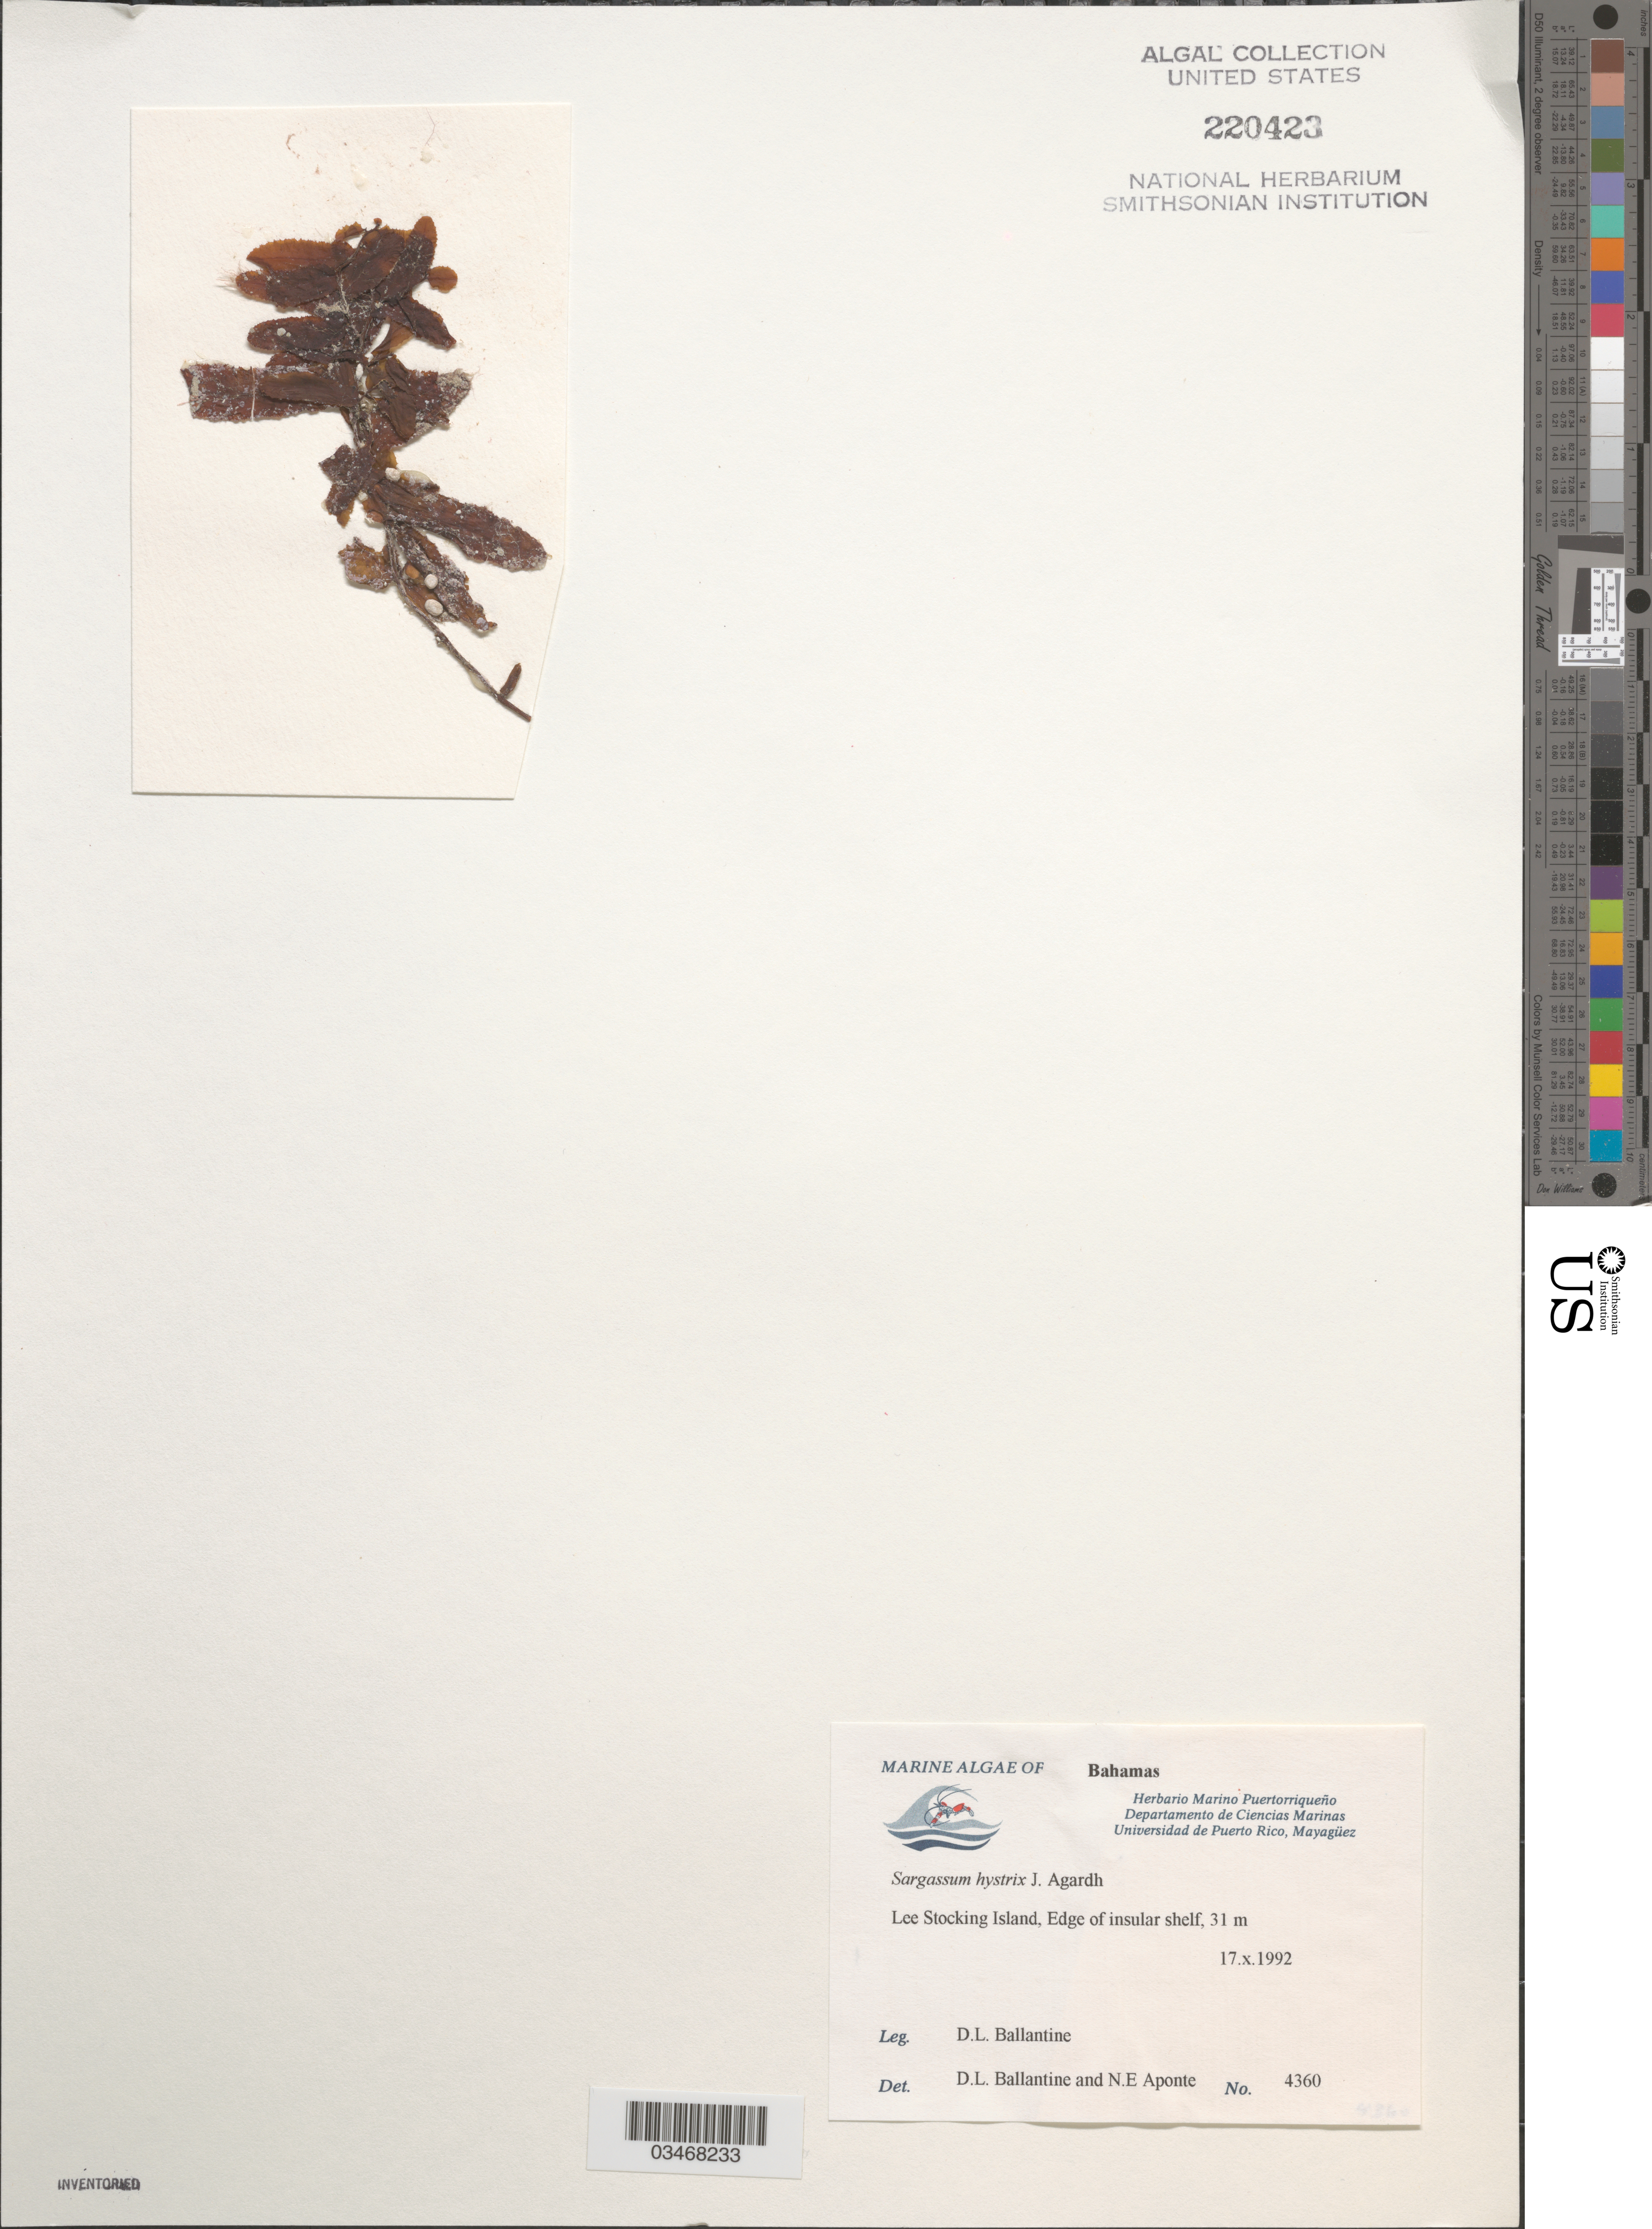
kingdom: Chromista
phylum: Ochrophyta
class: Phaeophyceae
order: Fucales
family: Sargassaceae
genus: Sargassum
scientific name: Sargassum hystrix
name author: J. Agardh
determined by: Ballantine, D. L.; Aponte, N. E.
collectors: D.L. Ballantine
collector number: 4360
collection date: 1992-10-17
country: Bahamas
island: Lee Stocking Island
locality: Edge of insular shelf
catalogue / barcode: US 220423